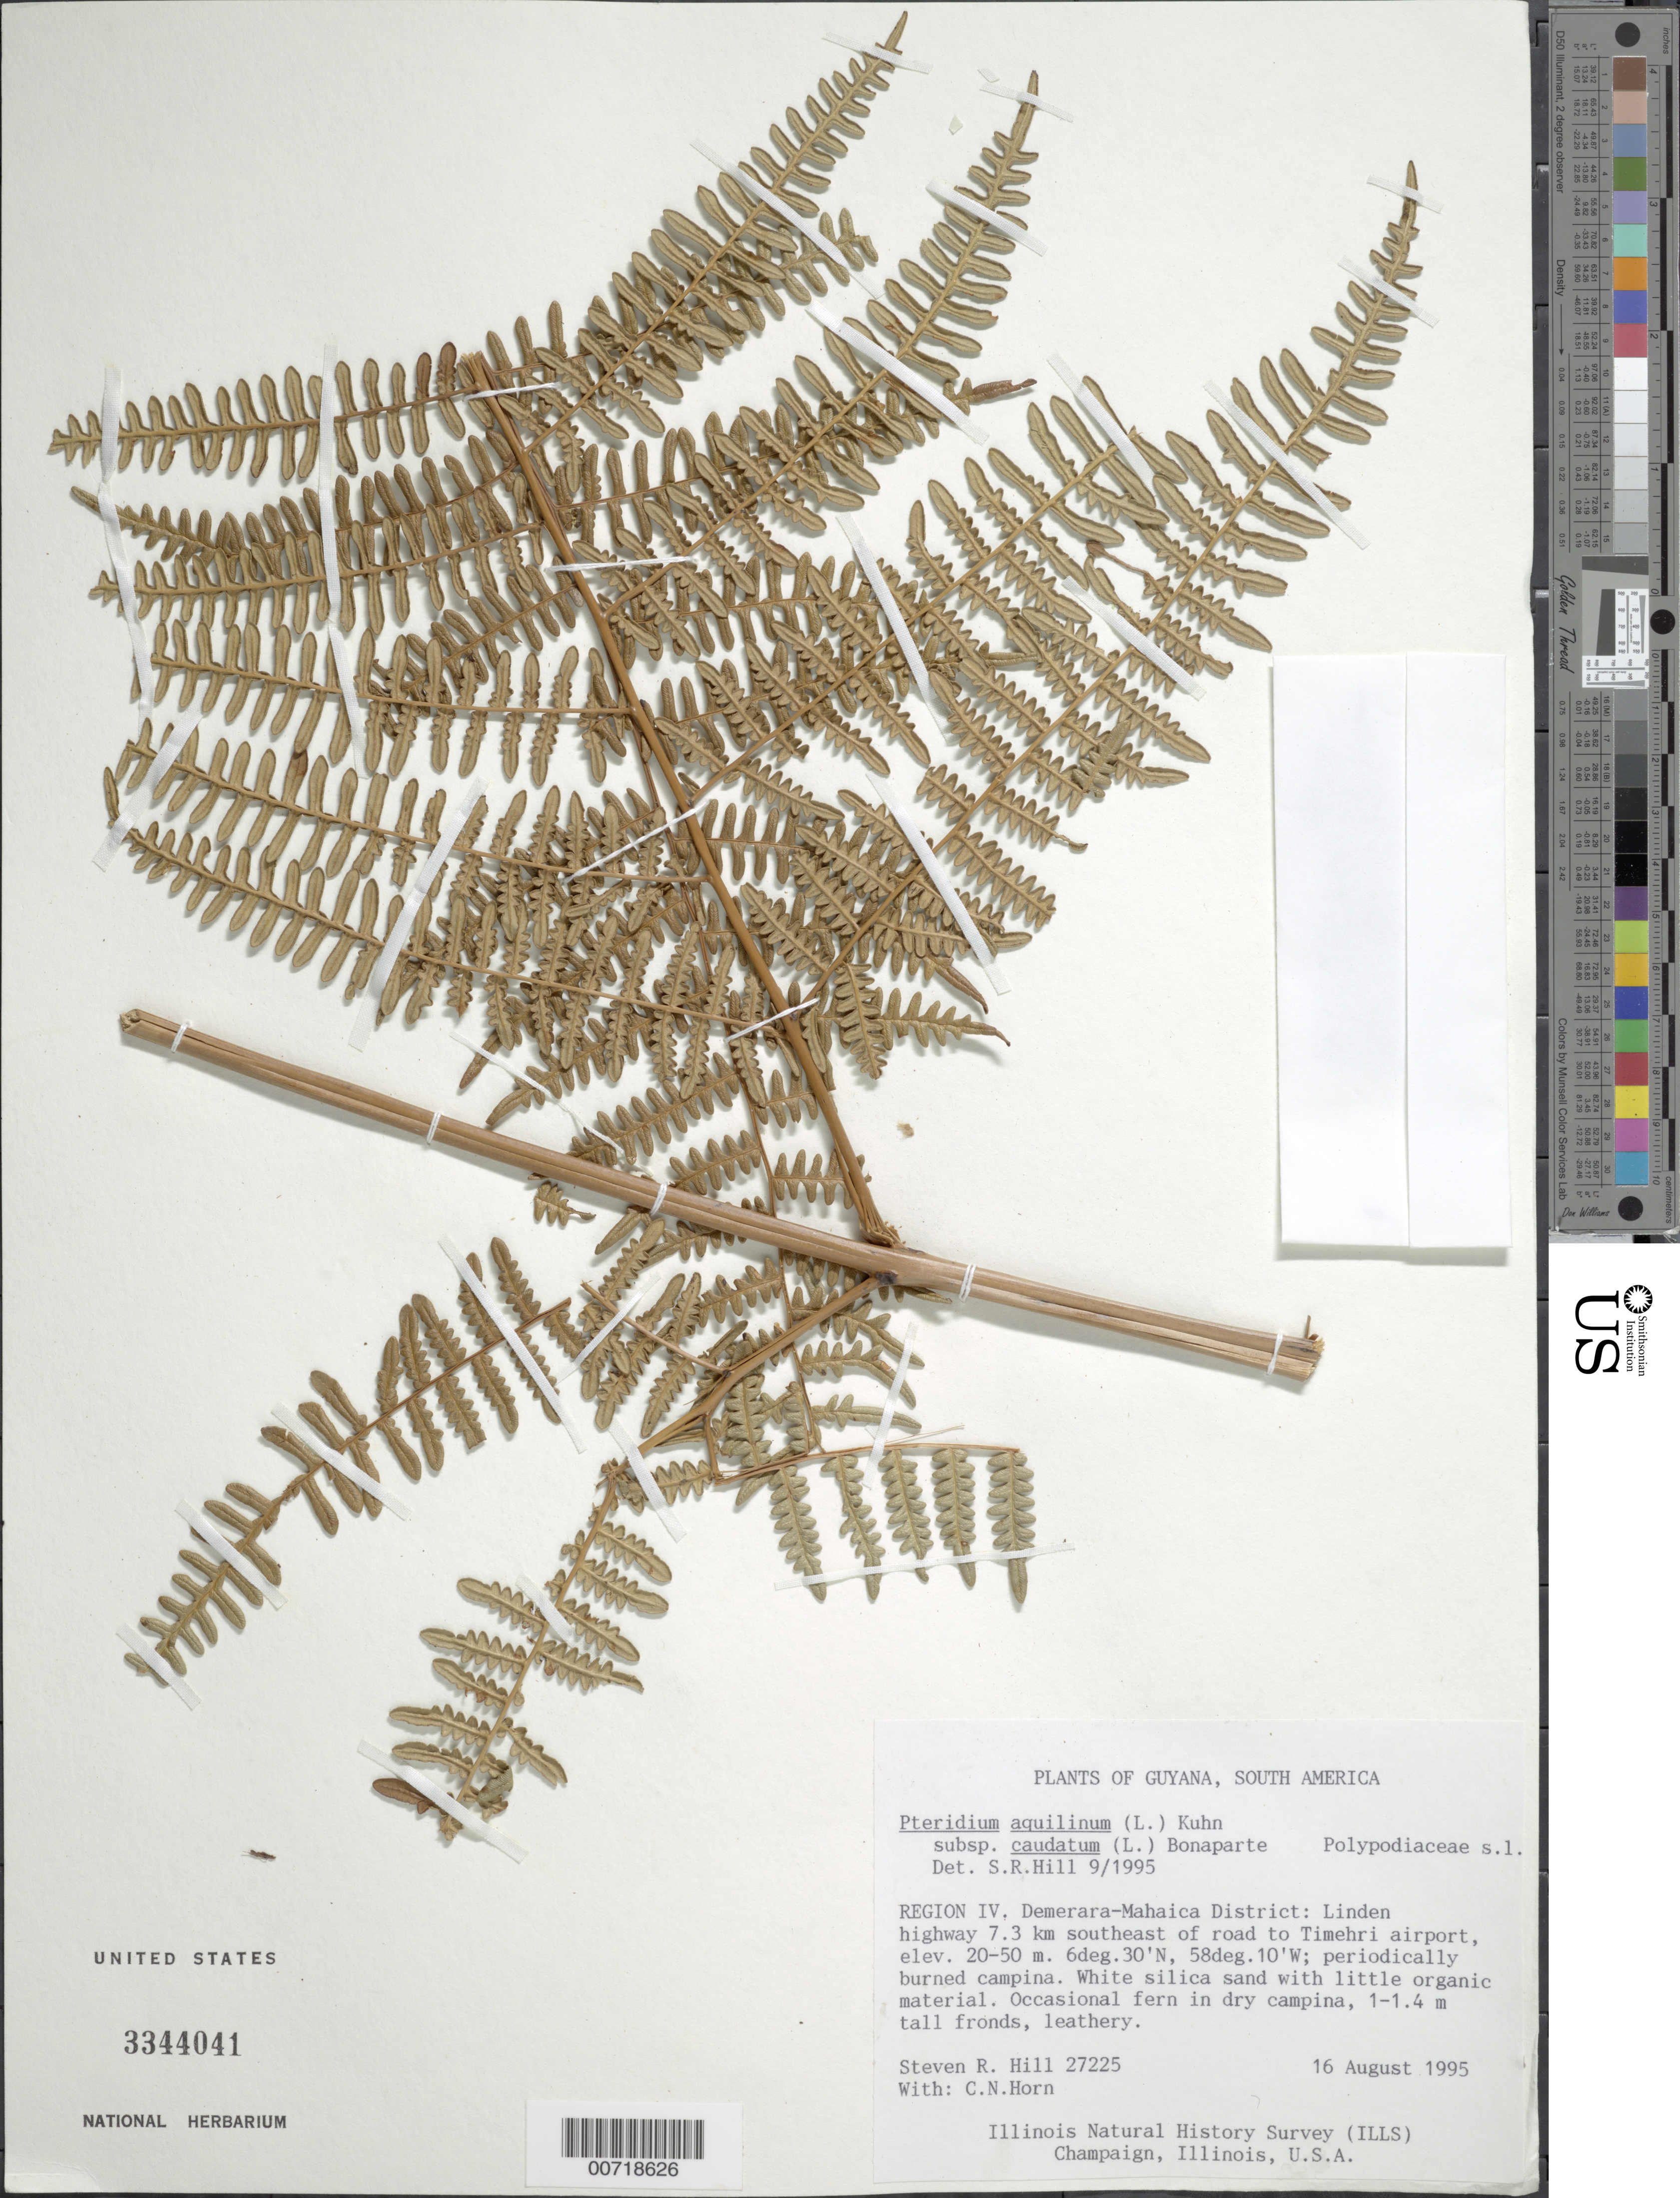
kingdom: Plantae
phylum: Tracheophyta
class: Polypodiopsida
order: Polypodiales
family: Dennstaedtiaceae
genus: Pteridium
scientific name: Pteridium caudatum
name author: (L.) Maxon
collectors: S. R. Hill, C. N. Horn & H. Vermeer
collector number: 27225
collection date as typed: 16-Aug-95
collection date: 1995-08-16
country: Guyana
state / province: Demerara-Mahaica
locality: Linden Hwy., 7.3 km SE of Timehri Airport road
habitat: Periodically burned campina; white silica sand with little organic material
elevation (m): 20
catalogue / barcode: US 3344041